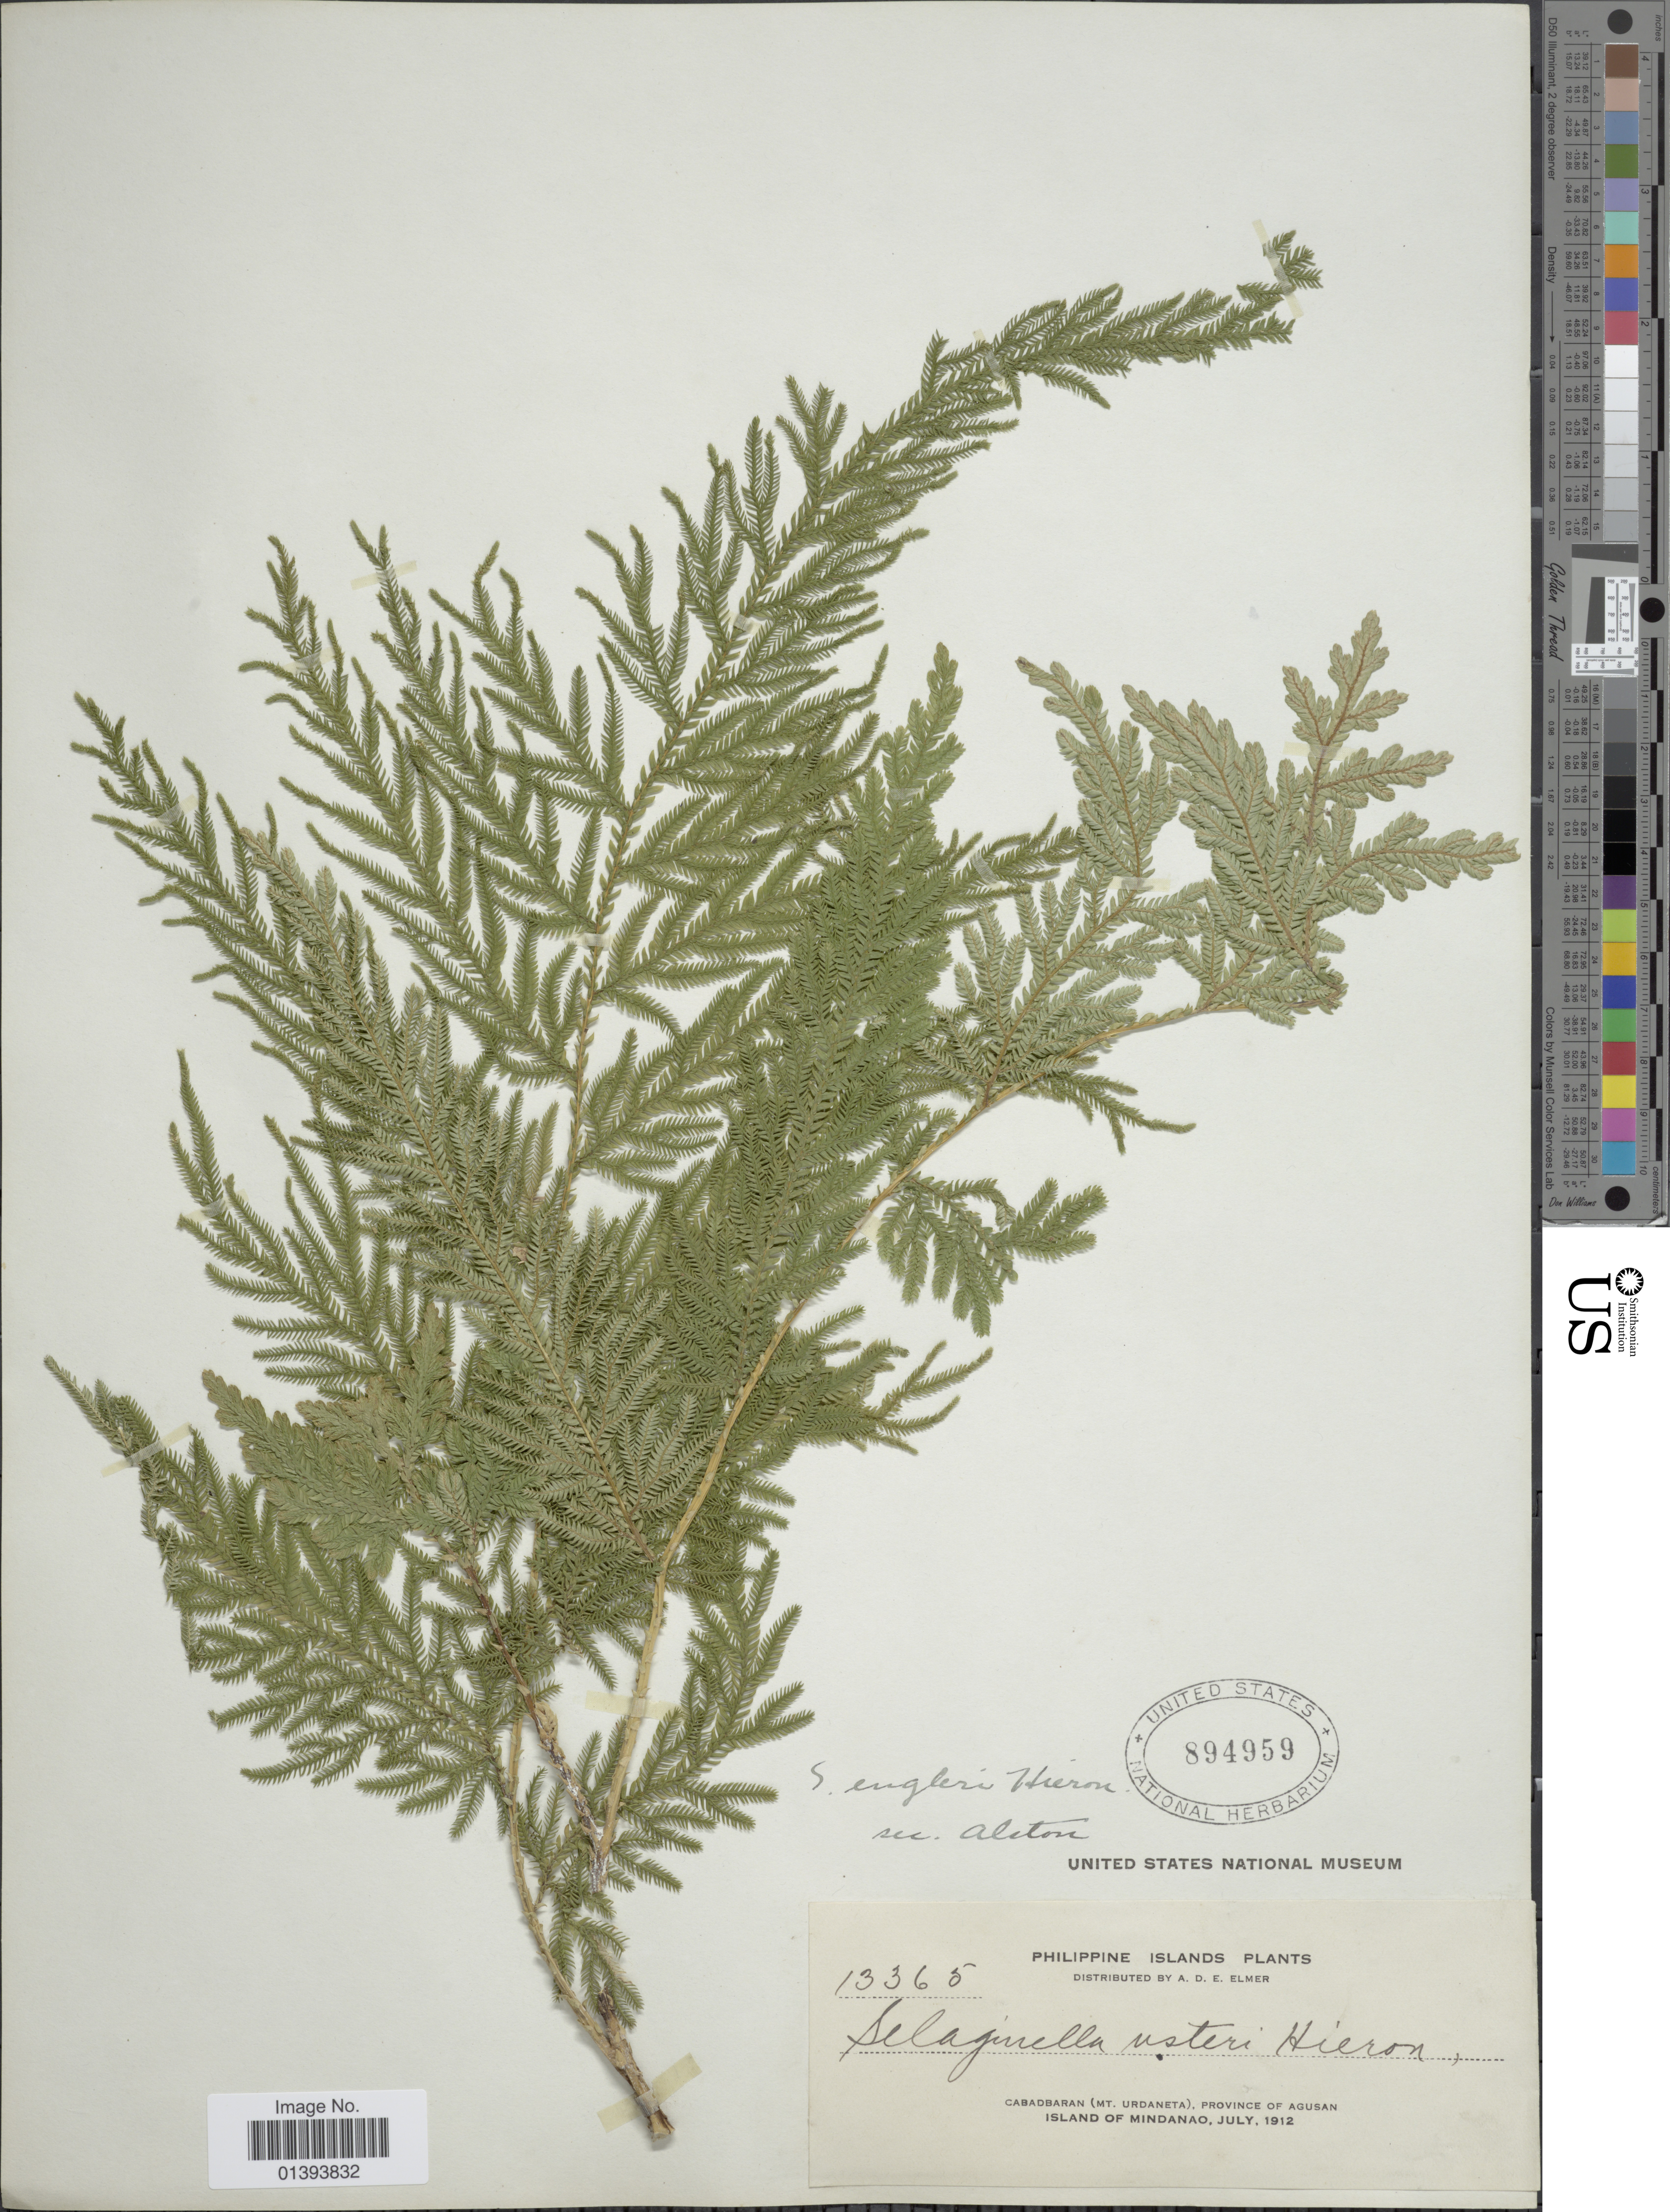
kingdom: Plantae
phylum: Tracheophyta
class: Lycopodiopsida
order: Selaginellales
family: Selaginellaceae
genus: Selaginella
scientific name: Selaginella engleri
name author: Hieron.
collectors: A. D. E. Elmer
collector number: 13365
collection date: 1912-07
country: Philippines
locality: Cabadbaran (Mt. Urdaneta), province of Agusan, Island of Mindanao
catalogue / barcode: US 894959